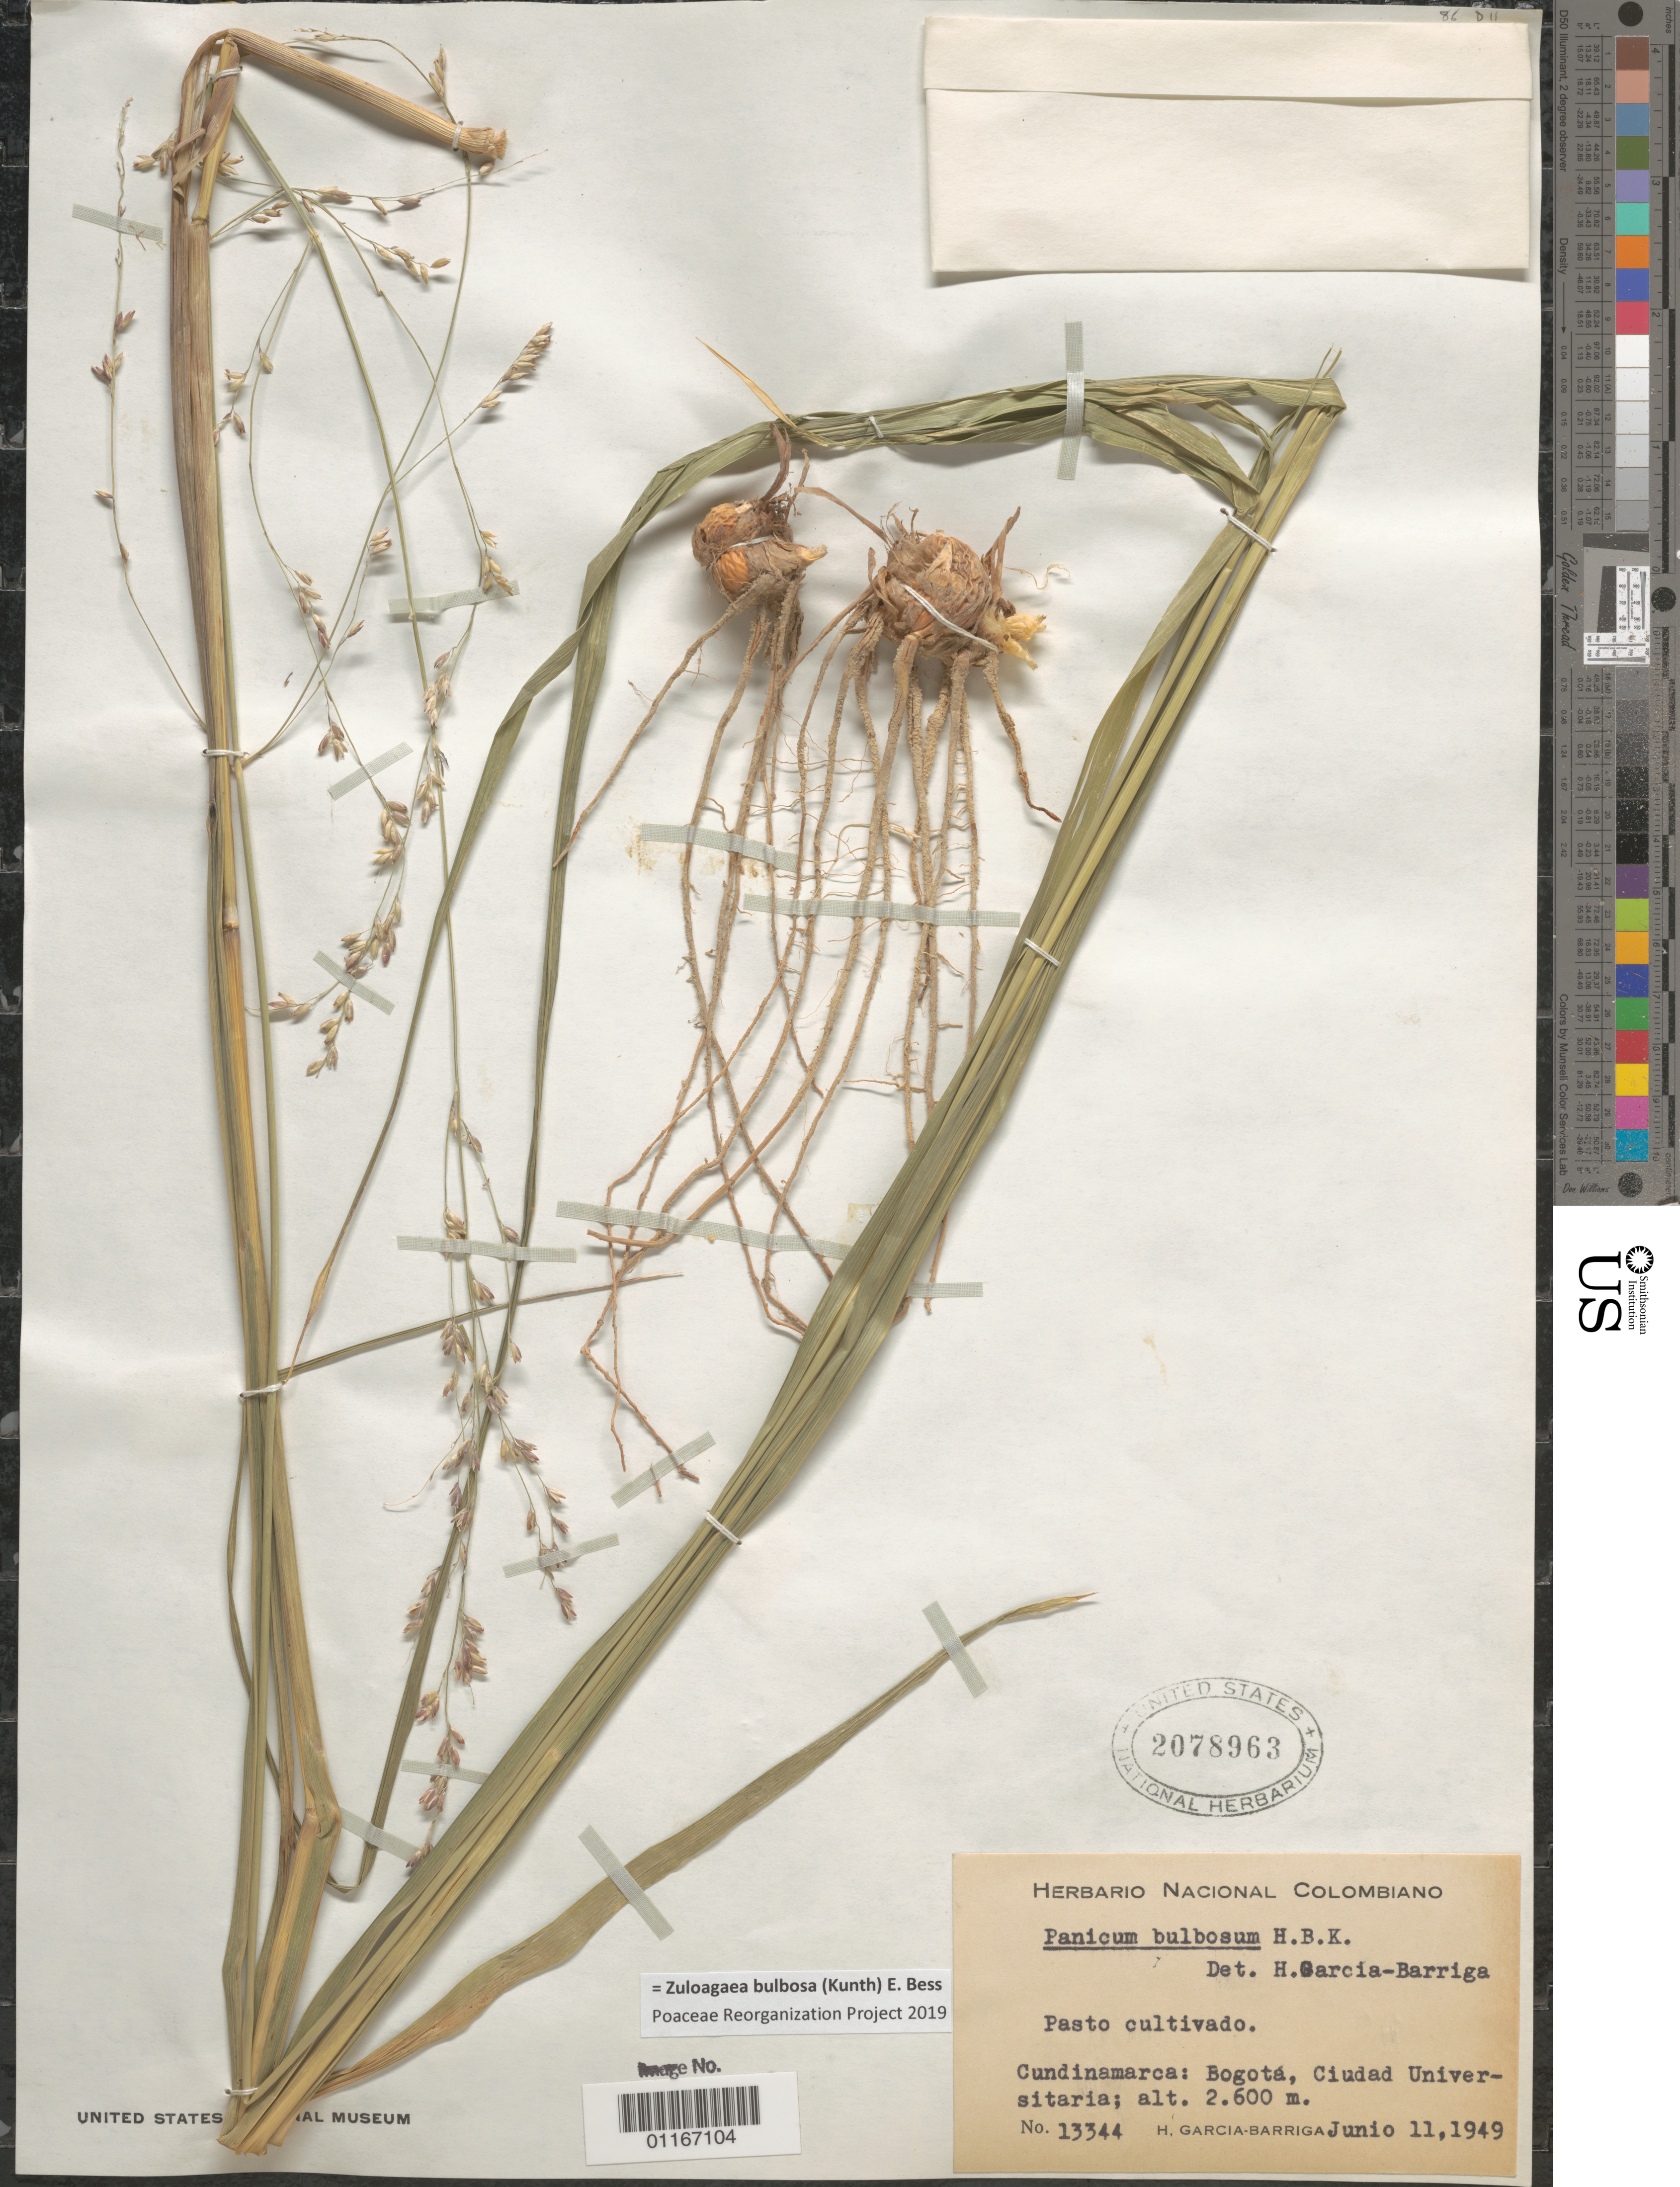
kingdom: Plantae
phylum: Tracheophyta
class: Liliopsida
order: Poales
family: Poaceae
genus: Panicum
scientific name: Panicum bulbosum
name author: Kunth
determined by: García-Barriga, H.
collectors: H. García Barriga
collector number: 13344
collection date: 1949-06-11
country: Colombia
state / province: Cundinamarca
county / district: Bogotá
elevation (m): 2600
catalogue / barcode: US 2078963